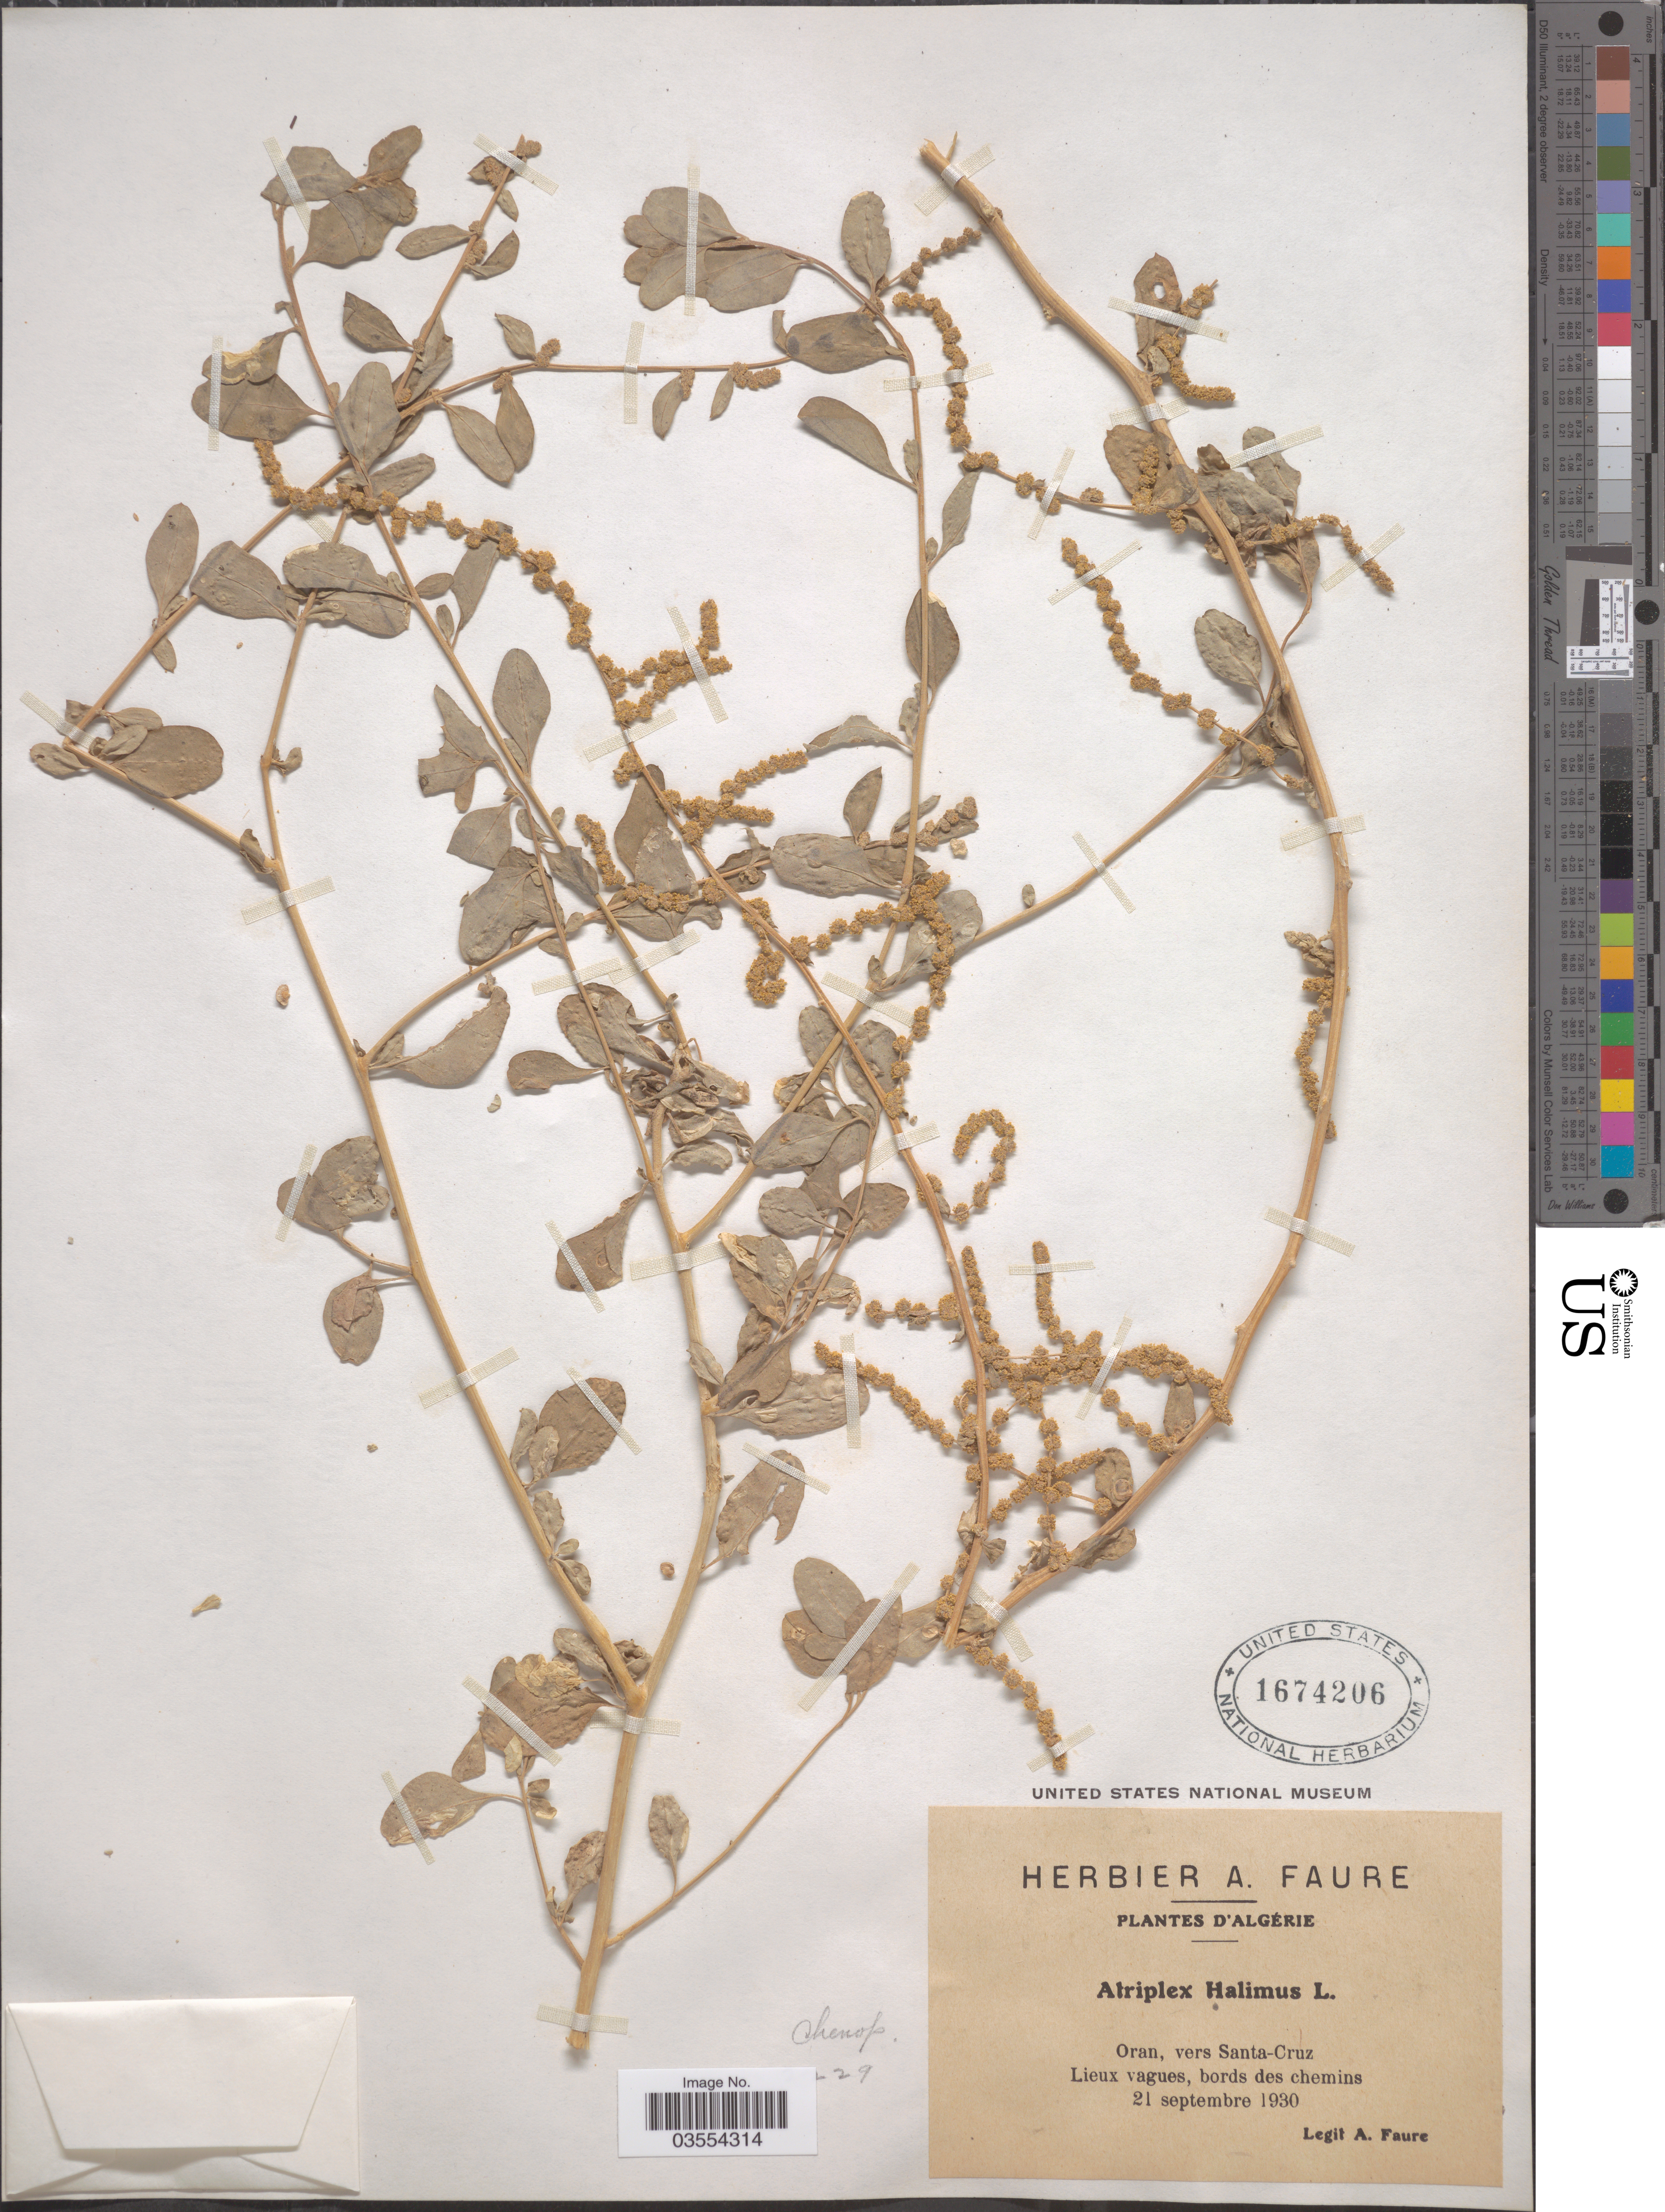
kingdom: Plantae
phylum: Tracheophyta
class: Magnoliopsida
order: Caryophyllales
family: Amaranthaceae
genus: Atriplex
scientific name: Atriplex halimus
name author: L.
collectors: A. Faure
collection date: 1930-09-21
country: Algeria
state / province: Oran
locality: D'Algérie, vers Santa-Cruz.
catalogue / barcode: US 1674206